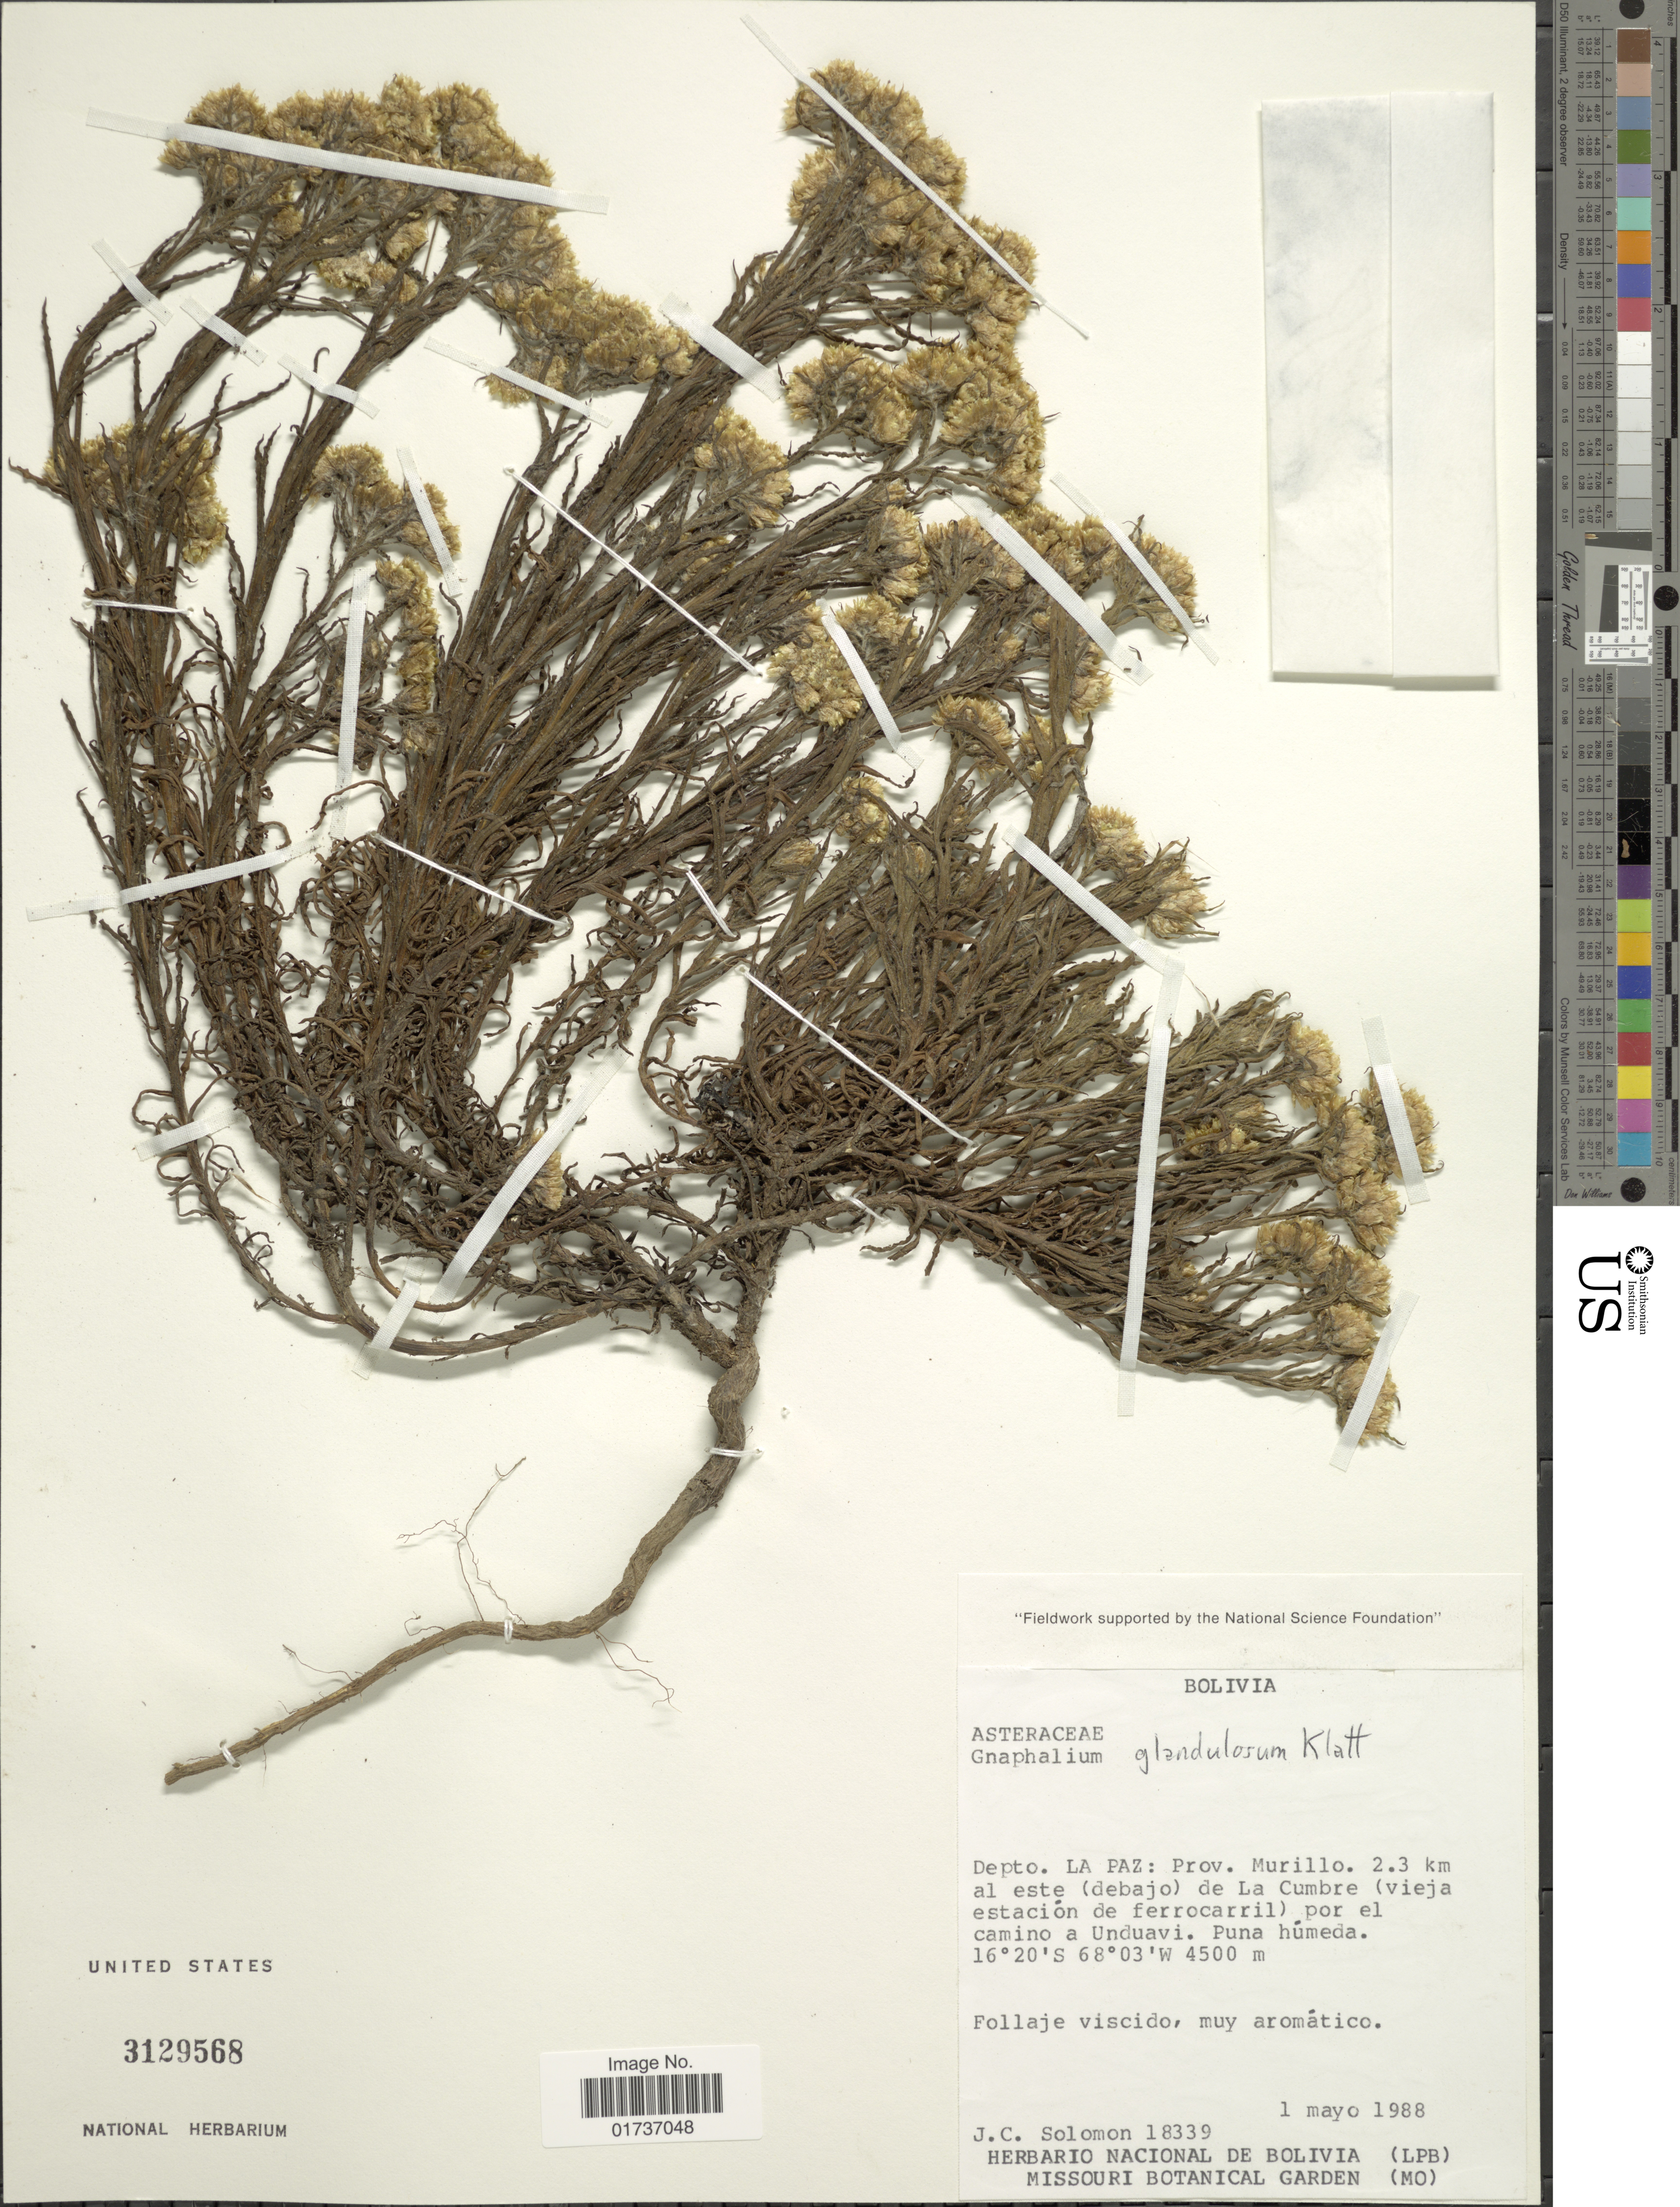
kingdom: Plantae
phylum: Tracheophyta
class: Magnoliopsida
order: Asterales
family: Asteraceae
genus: Gnaphalium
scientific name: Gnaphalium glandulosum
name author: Klatt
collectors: J. C. Solomon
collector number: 18339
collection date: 1988-05-01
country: Bolivia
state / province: La Paz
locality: Depto. La Paz: Prov Murillo. 2.3 km al este (debajo) de La Cumbre (vieja estación de ferrocarril) por el camino a Unduavi. Puna húmeda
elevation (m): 4500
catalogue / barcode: US 3129568